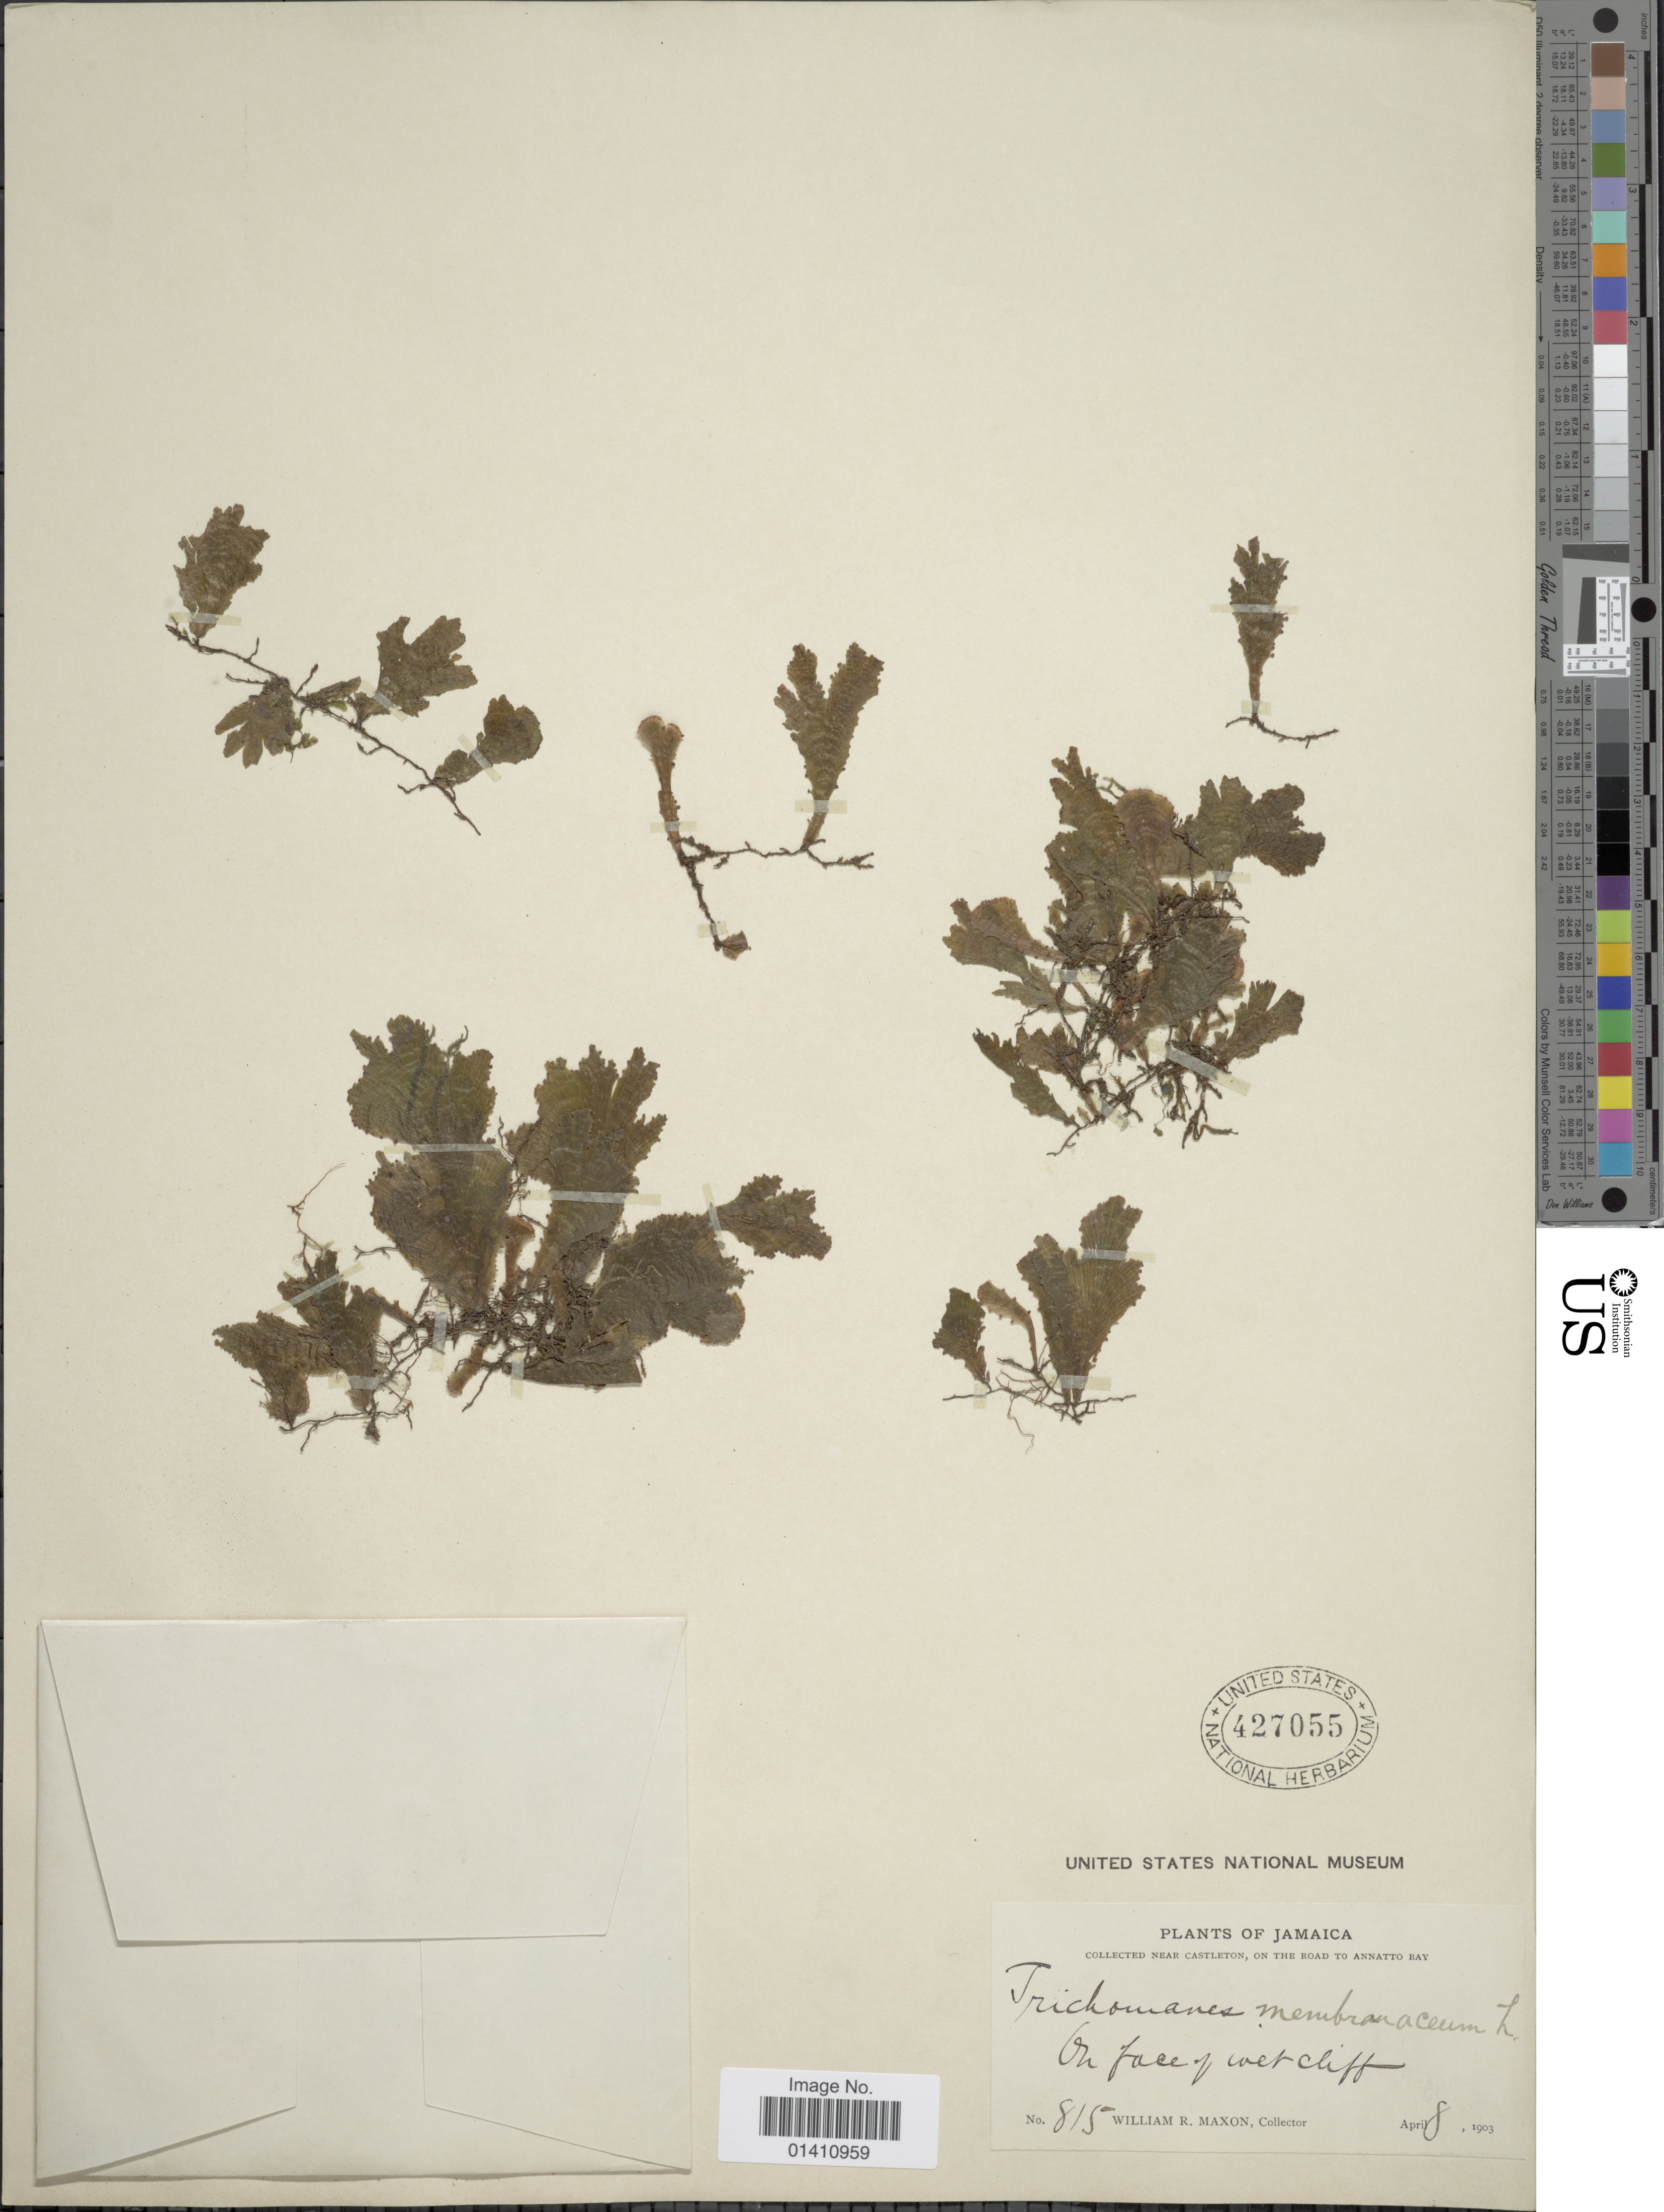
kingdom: Plantae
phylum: Tracheophyta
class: Polypodiopsida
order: Hymenophyllales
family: Hymenophyllaceae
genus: Didymoglossum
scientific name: Didymoglossum membranaceum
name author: (L.) Vareschi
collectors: W. R. Maxon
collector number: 815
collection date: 1903-04-08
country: Jamaica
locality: Near Castleton, on the road to Annatto Bay.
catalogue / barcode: US 427055